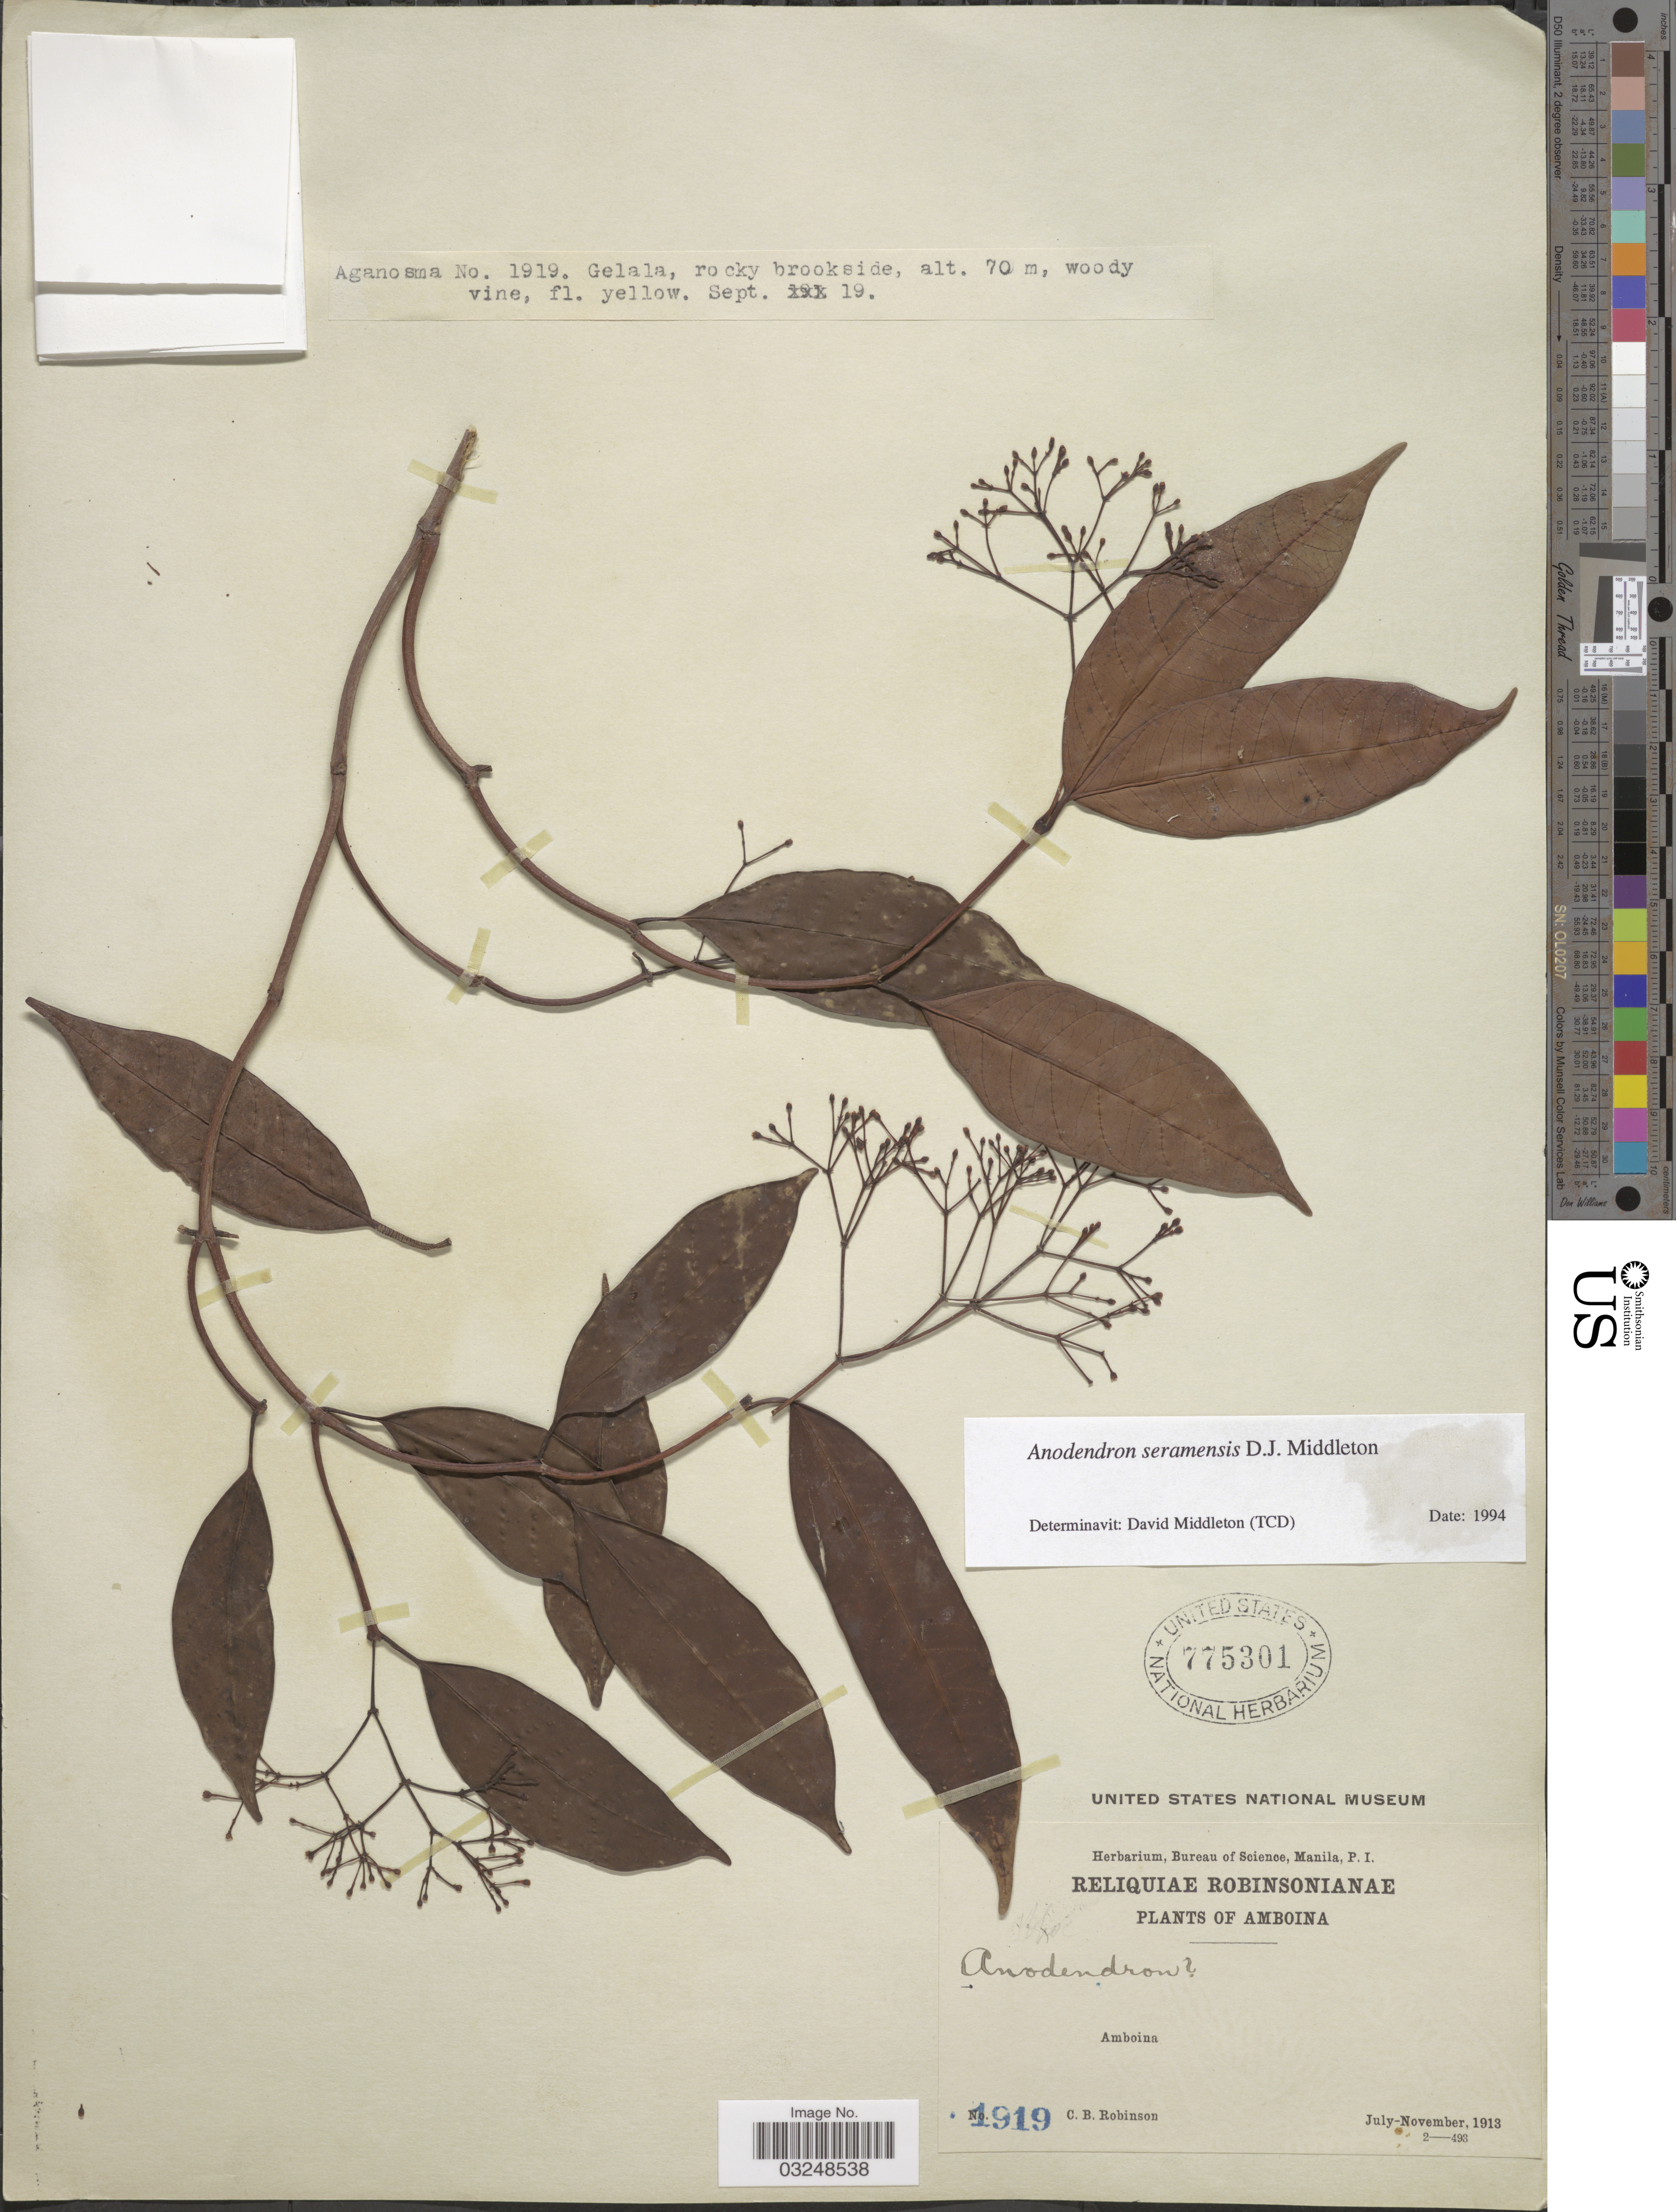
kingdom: Plantae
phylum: Tracheophyta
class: Magnoliopsida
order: Gentianales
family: Apocynaceae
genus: Anodendron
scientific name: Anodendron seramensis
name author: D.J. Middleton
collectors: C. Robinson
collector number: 1919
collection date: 1913-07/1913-11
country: Indonesia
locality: Amboina.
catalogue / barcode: US 775301